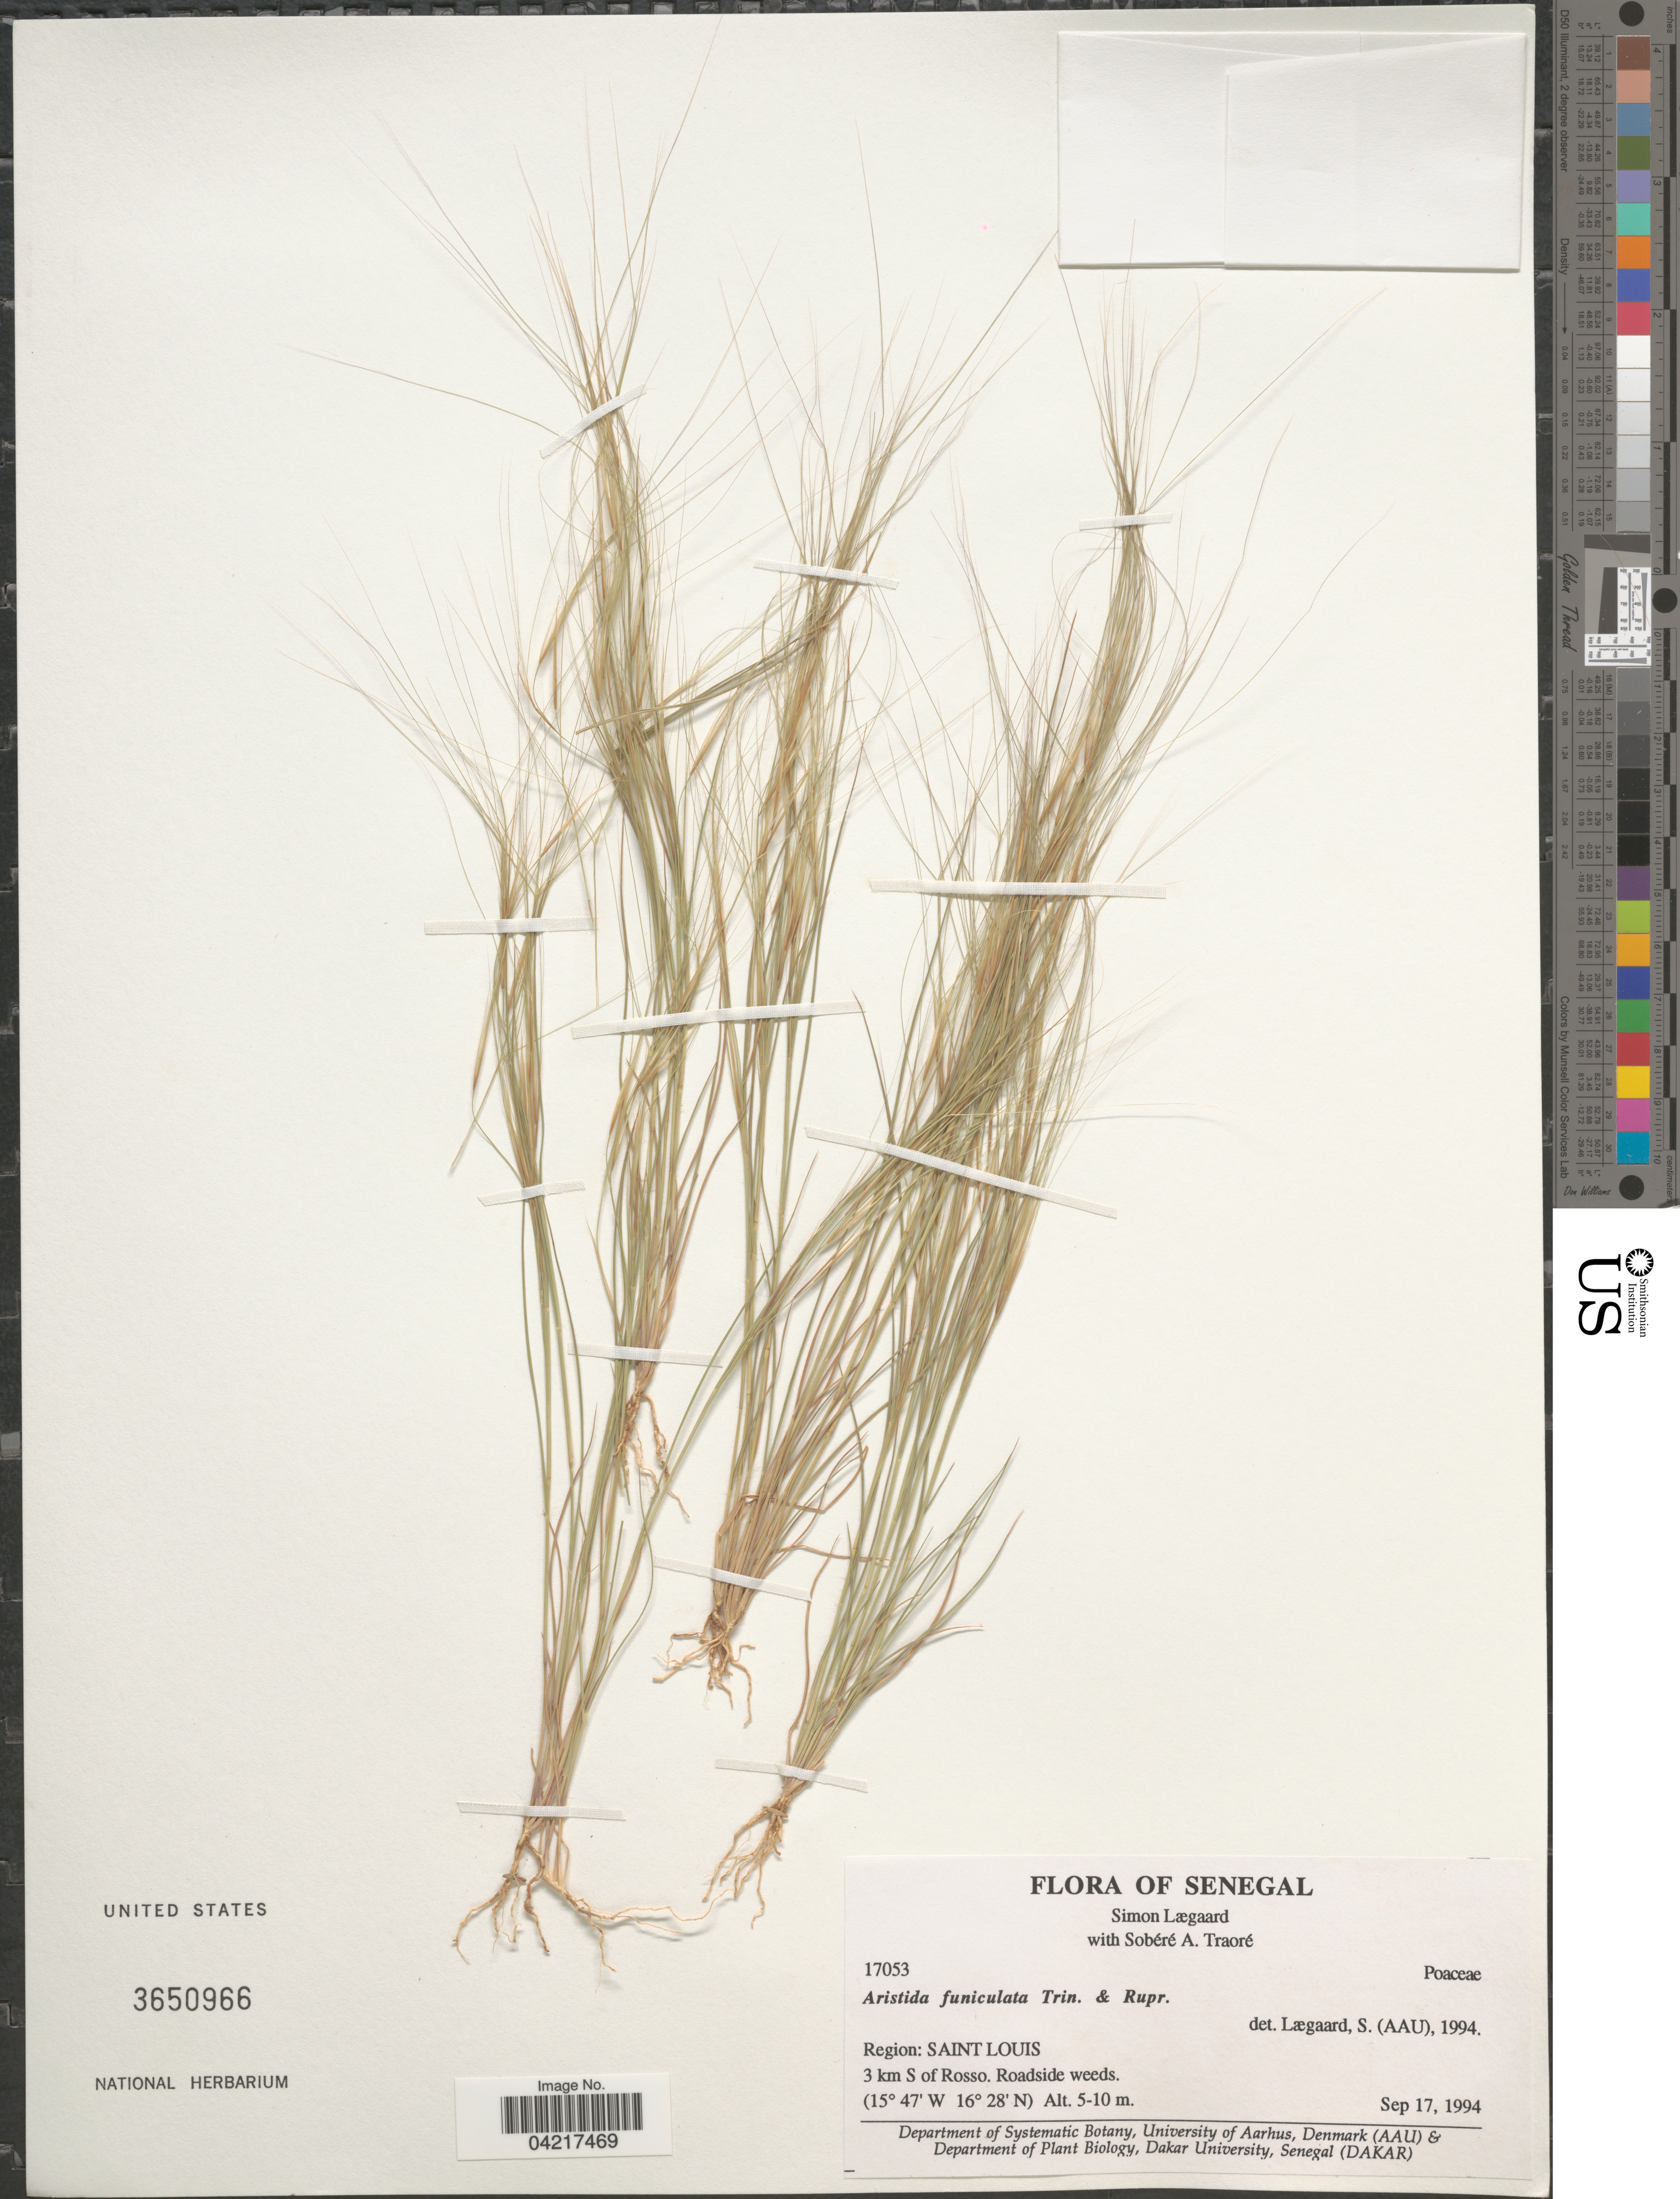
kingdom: Plantae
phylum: Tracheophyta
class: Liliopsida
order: Poales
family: Poaceae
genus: Aristida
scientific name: Aristida funiculata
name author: Trin. & Rupr.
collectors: S. Lægaard & S. Traore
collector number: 17053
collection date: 1994-09-17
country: Senegal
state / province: Saint-Louis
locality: Region: Saint Louis. 3 km S of Rosso. Roadside weeds.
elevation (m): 5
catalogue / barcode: US 3650966